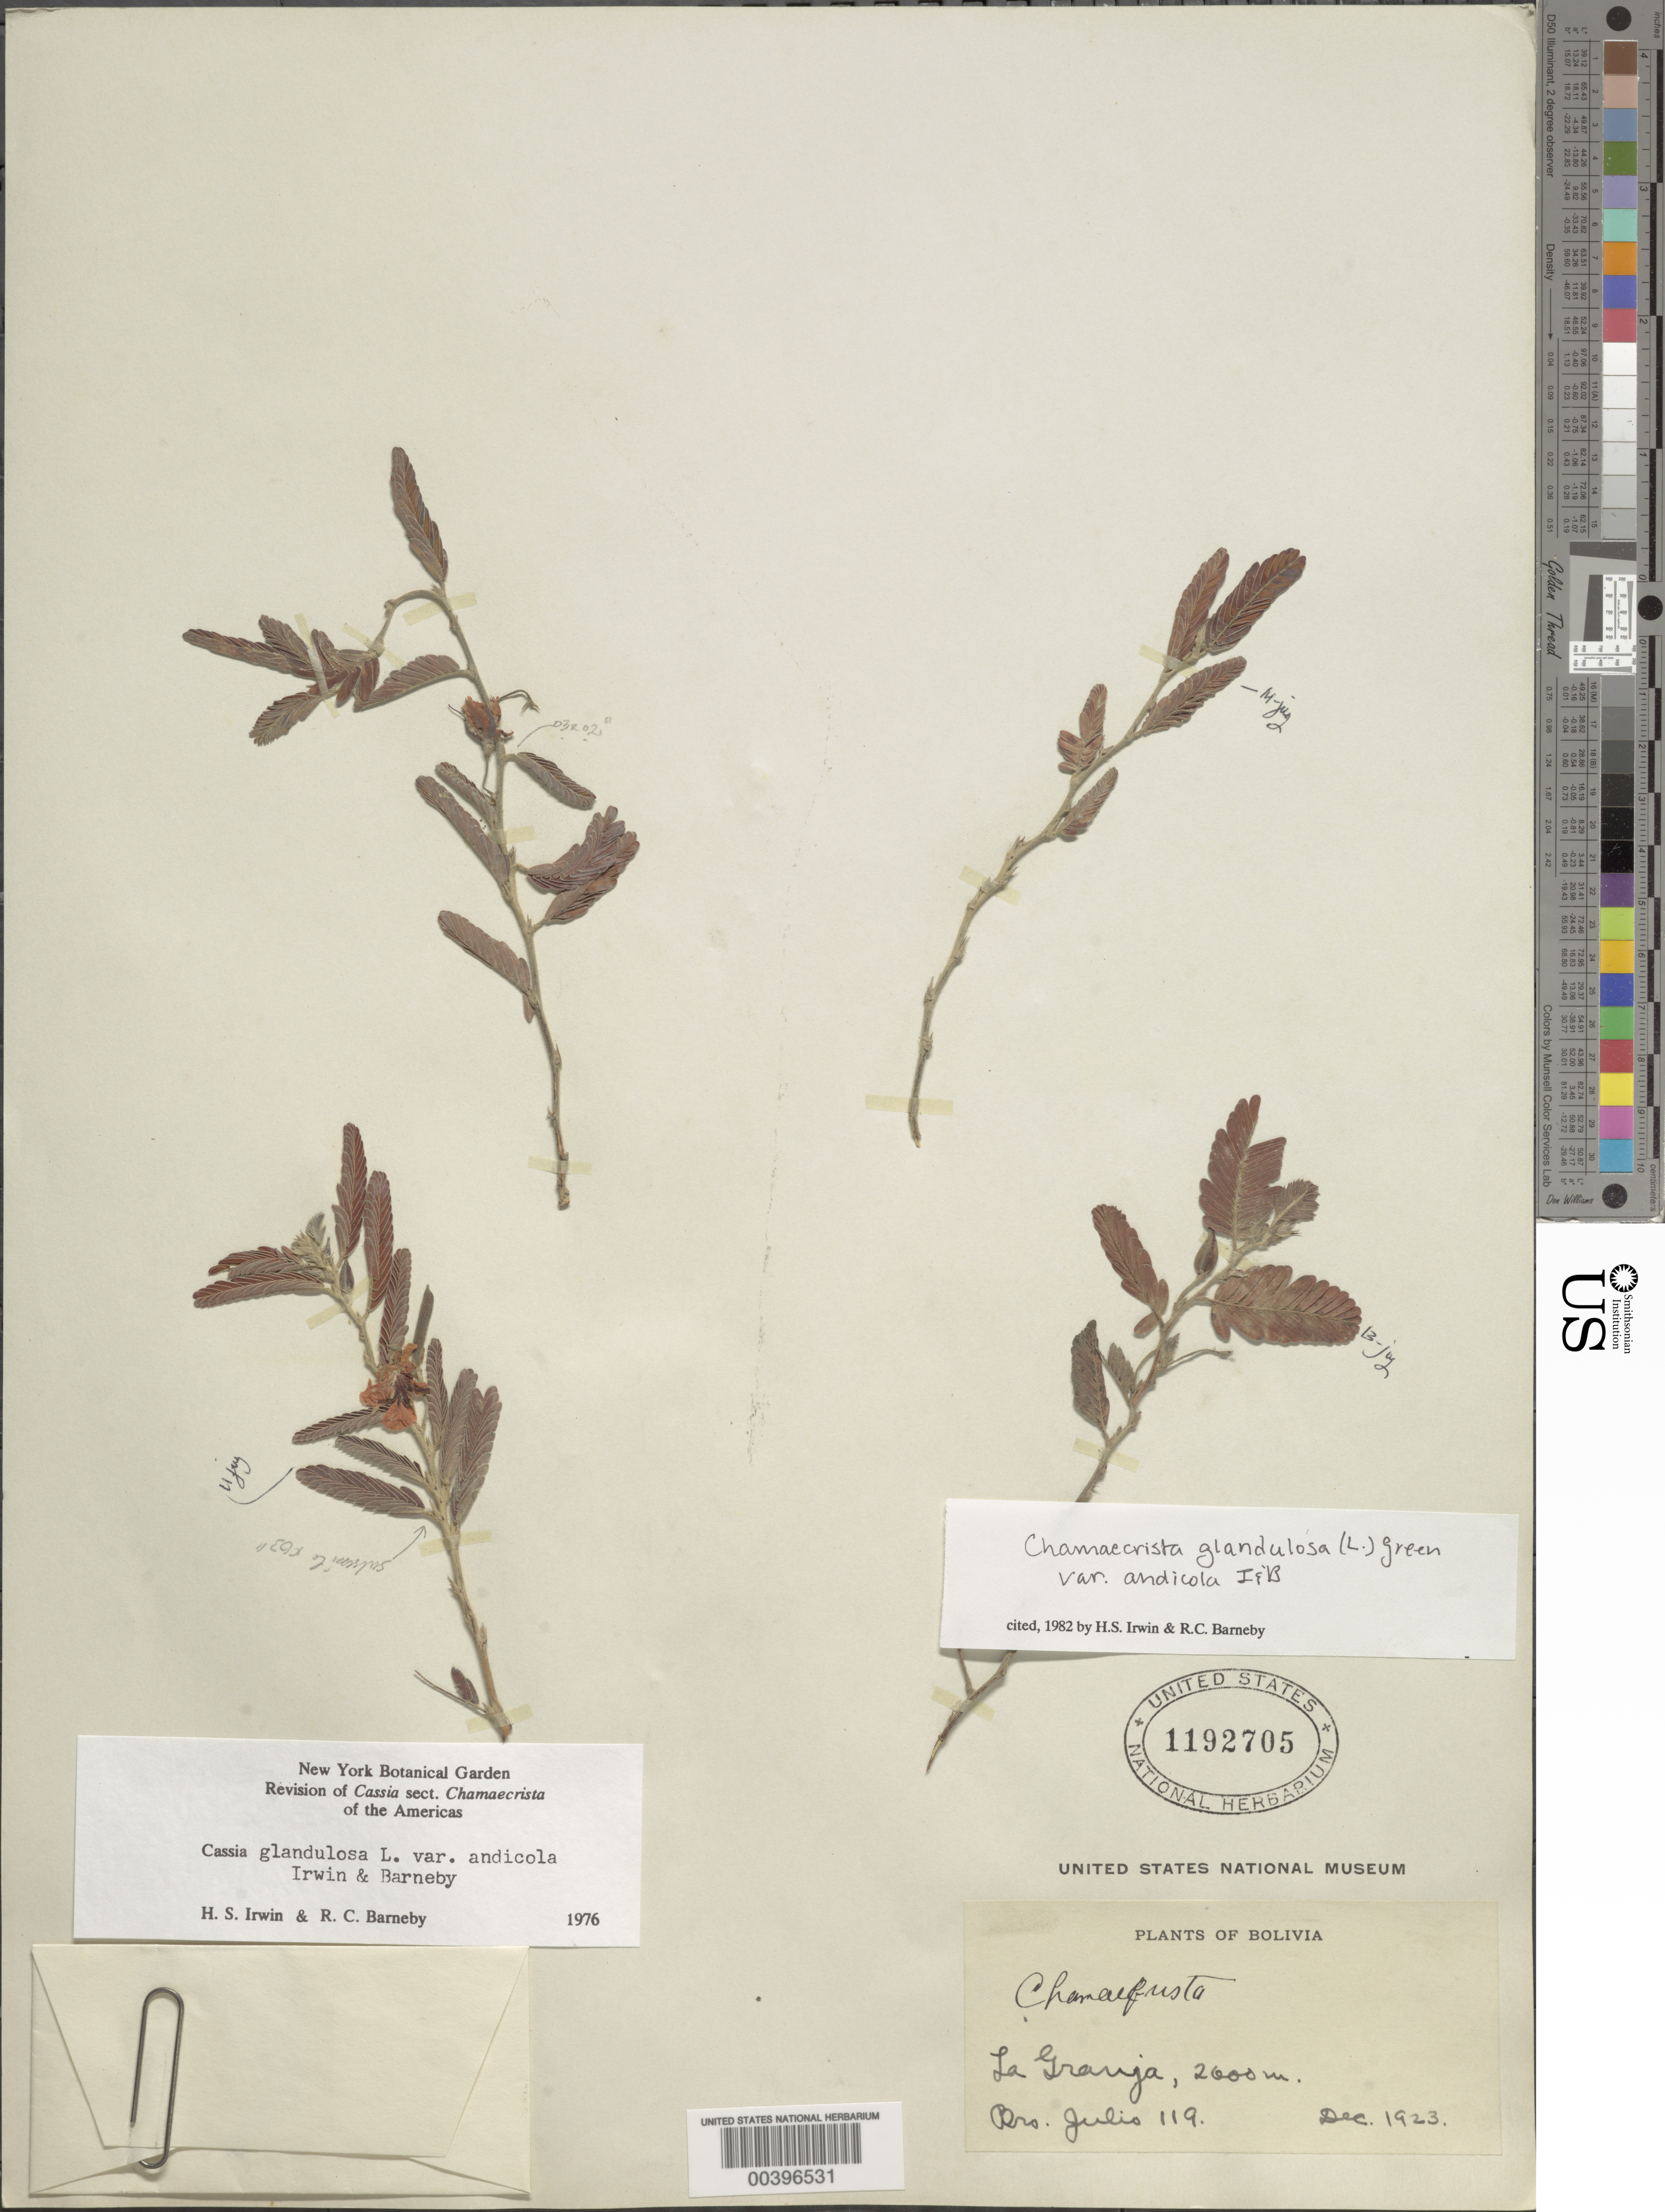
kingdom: Plantae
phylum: Tracheophyta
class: Magnoliopsida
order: Fabales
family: Fabaceae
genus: Chamaecrista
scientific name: Chamaecrista glandulosa var. andicola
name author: H.S. Irwin & Barneby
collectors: Bro. Julio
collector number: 119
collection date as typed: Dec 1923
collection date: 1923-12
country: Bolivia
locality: La Granja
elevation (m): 2000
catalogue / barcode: US 1192705